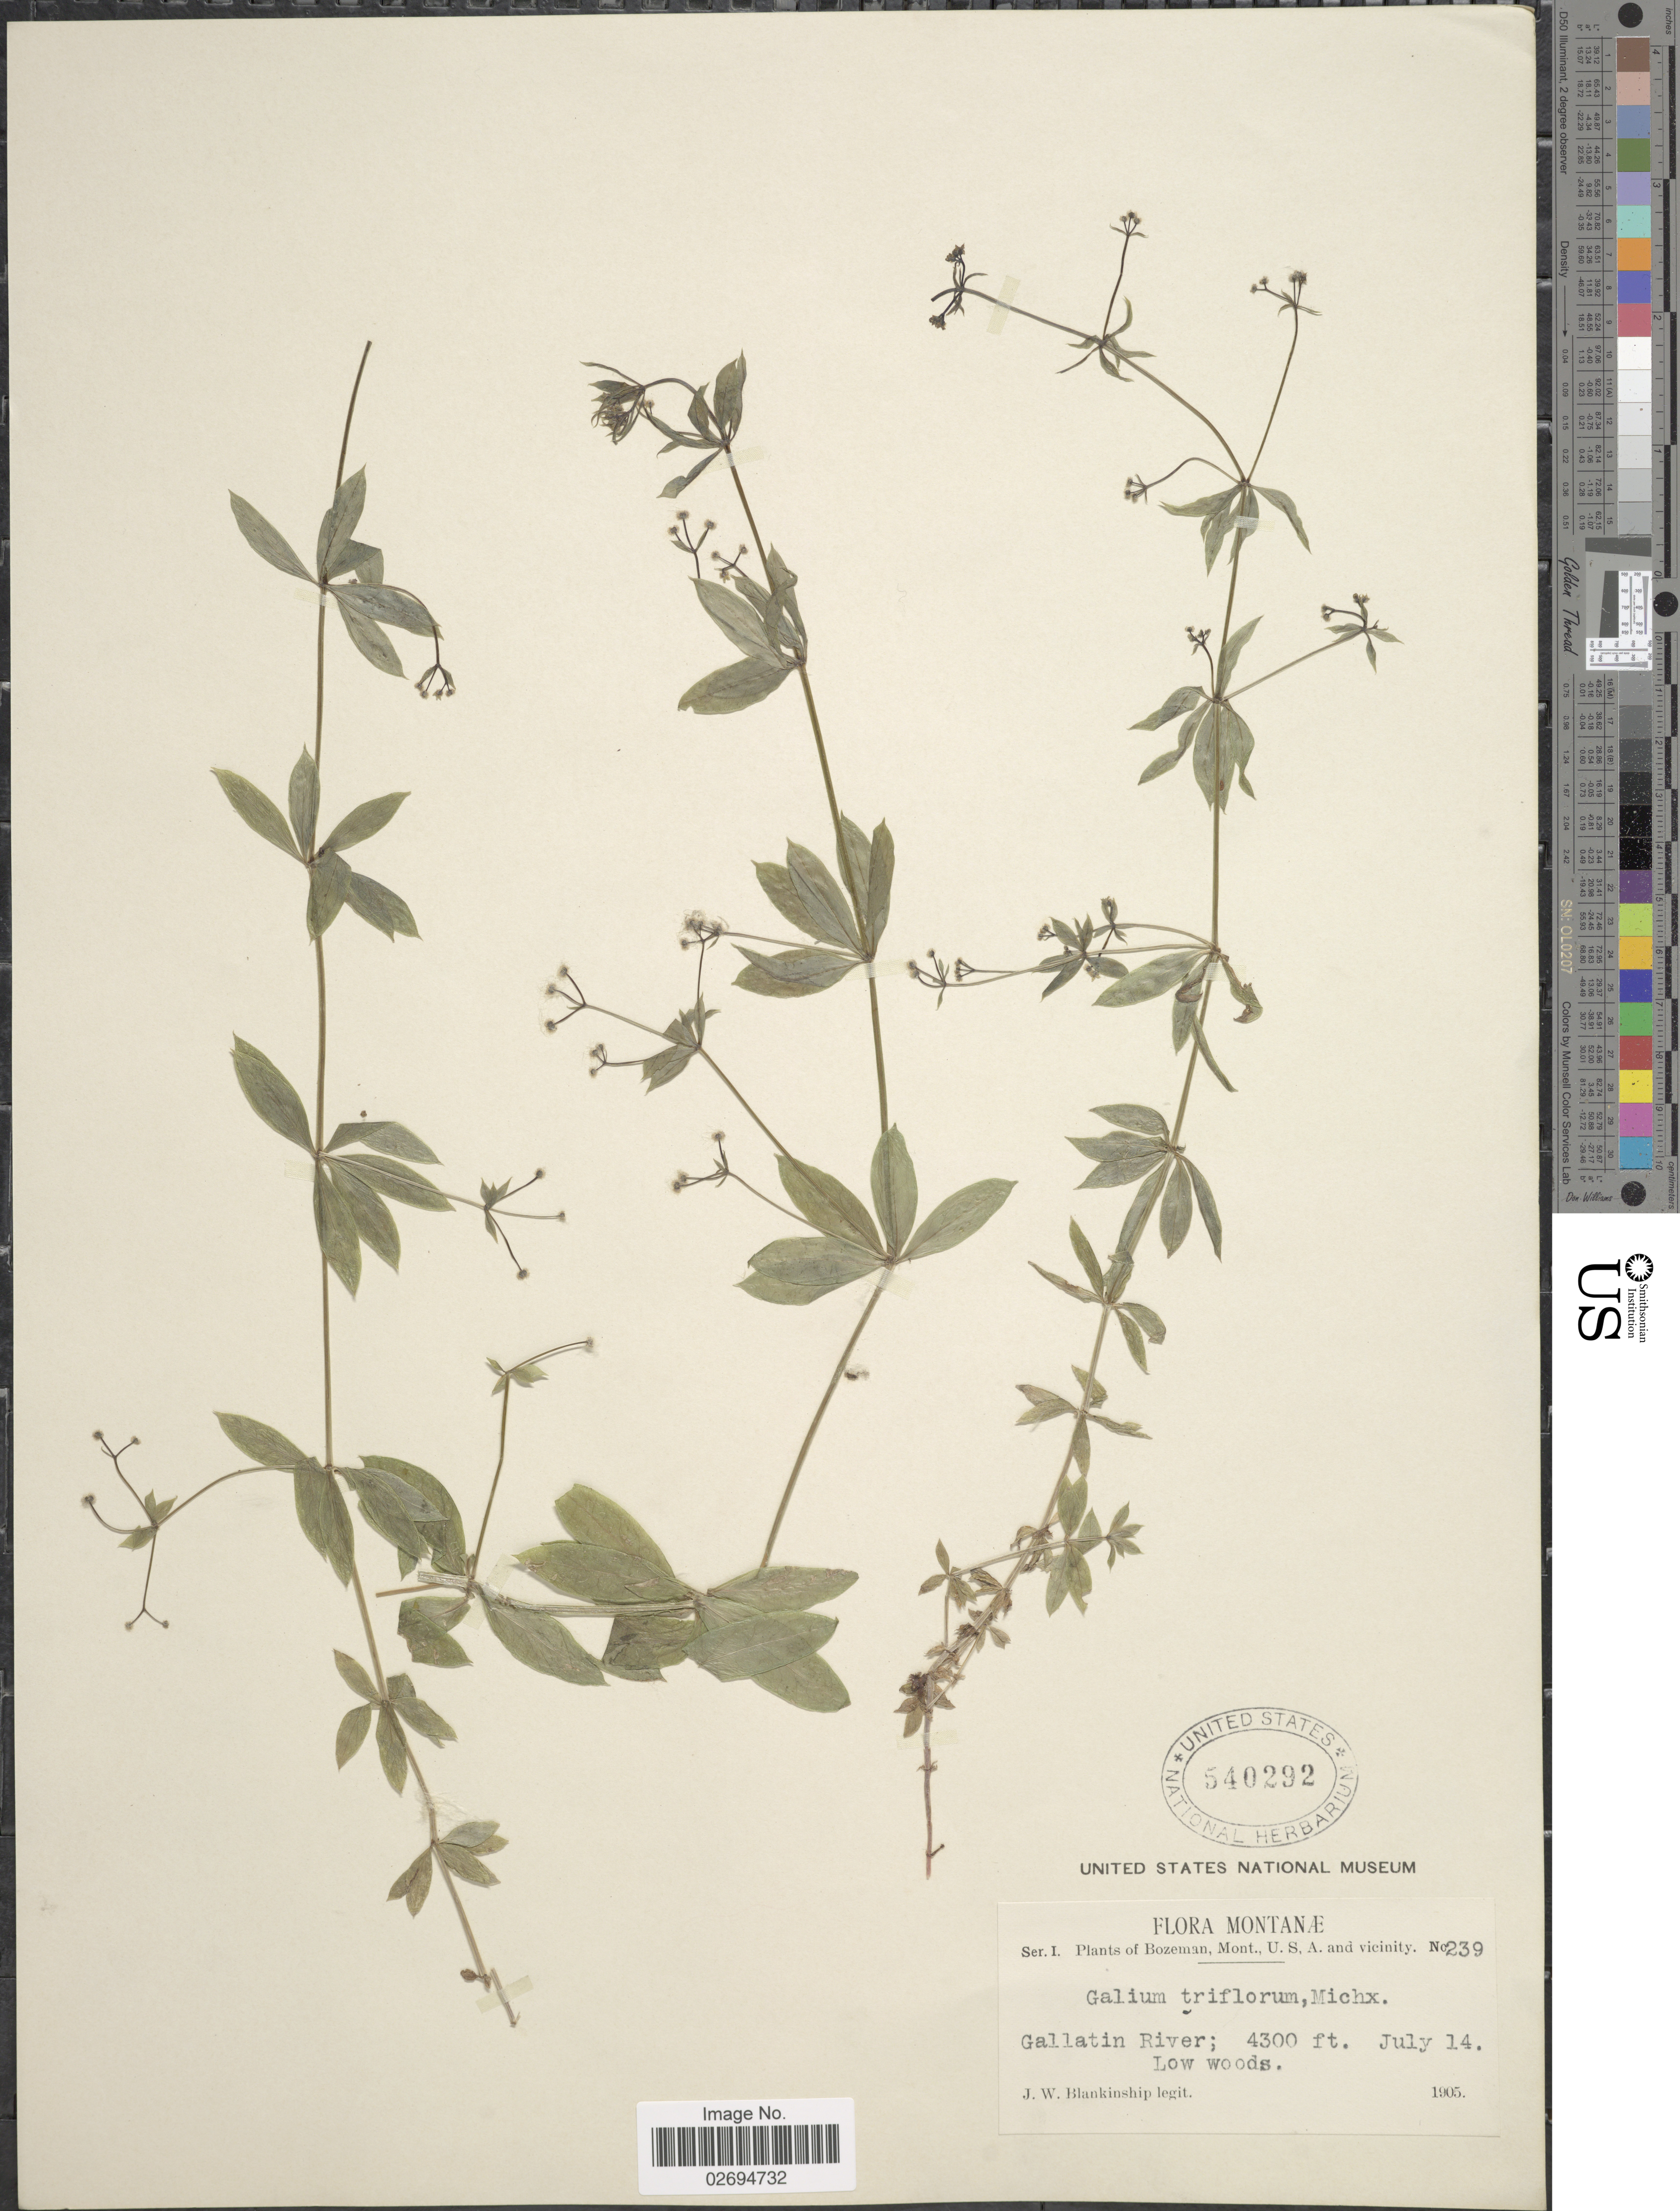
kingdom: Plantae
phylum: Tracheophyta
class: Magnoliopsida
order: Gentianales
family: Rubiaceae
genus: Galium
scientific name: Galium triflorum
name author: Michx.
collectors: J. W. Blankinship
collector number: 239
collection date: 1905-07-14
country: United States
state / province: Montana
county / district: Gallatin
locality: Bozeman, Gallatin River; Low woods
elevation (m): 1311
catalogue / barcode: US 540292